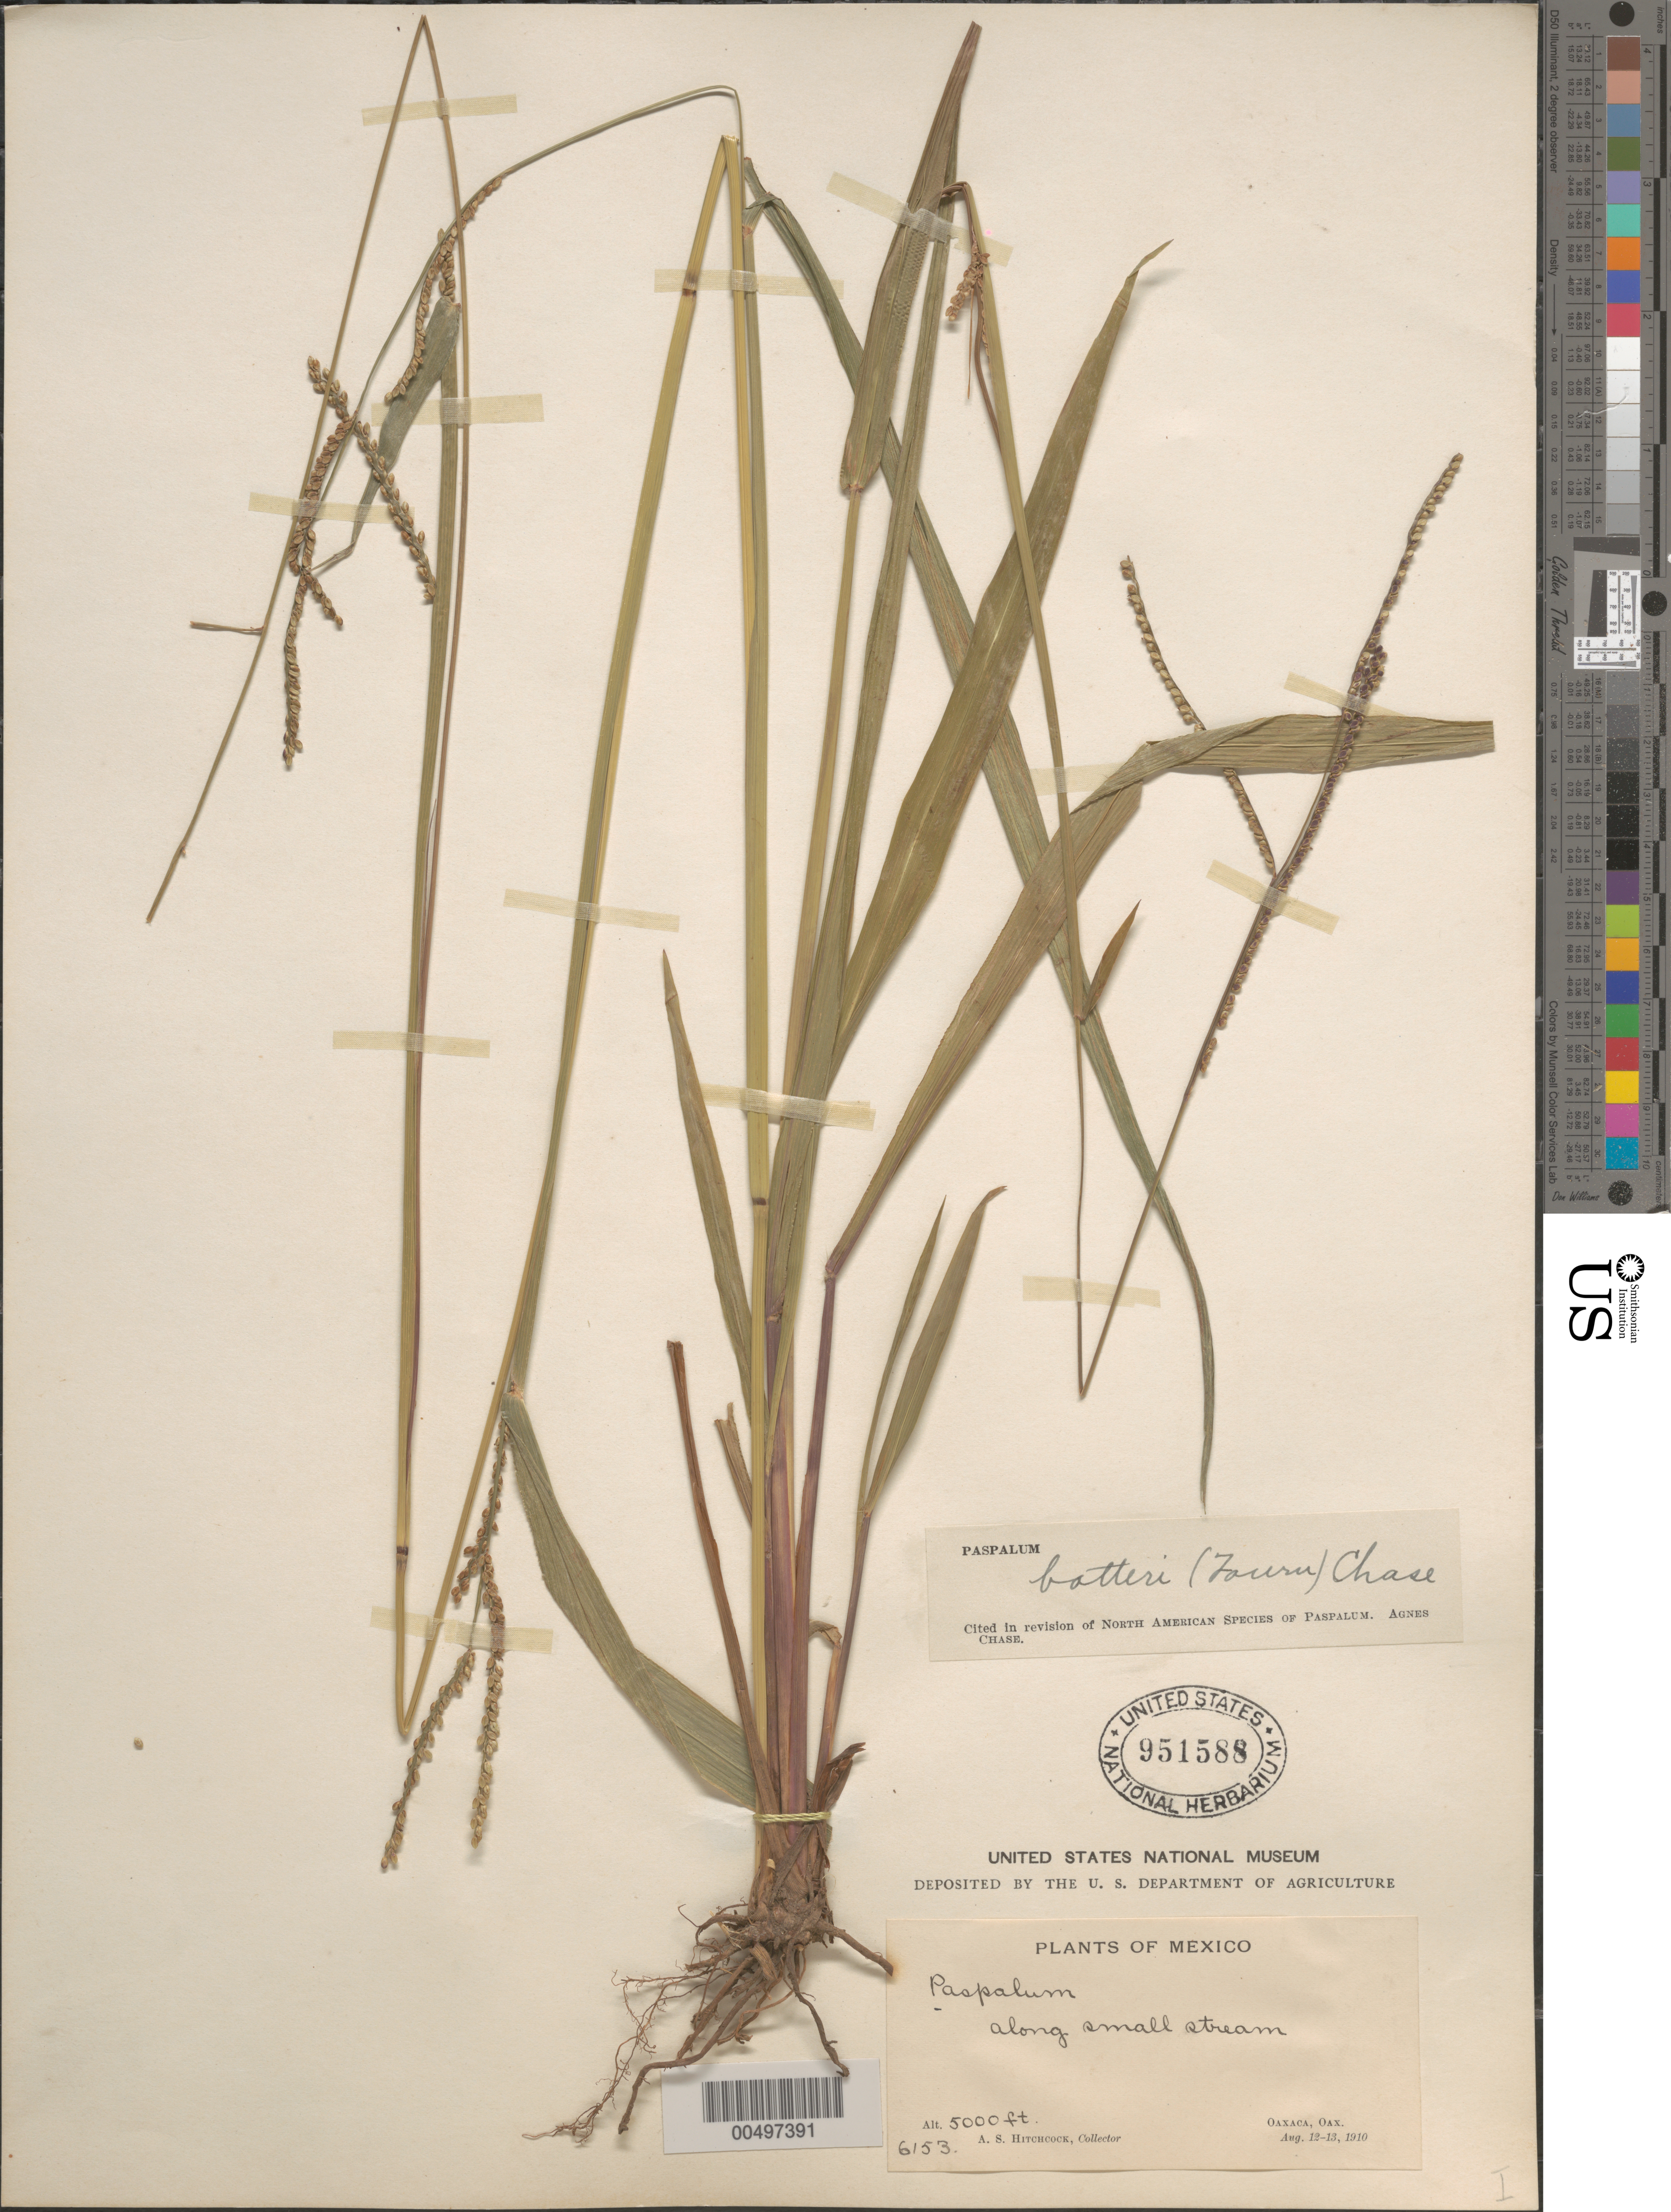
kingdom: Plantae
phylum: Tracheophyta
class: Liliopsida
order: Poales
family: Poaceae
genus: Paspalum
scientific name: Paspalum botteri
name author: (E. Fourn.) Chase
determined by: Chase, [M.] Agnes, (US)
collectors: A. S. Hitchcock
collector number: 6153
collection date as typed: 12 Aug 1910 to 13 Aug 1910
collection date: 1910-08-12/1910-08-13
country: Mexico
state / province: Oaxaca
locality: Oaxaca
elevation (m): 1524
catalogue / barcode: US 951588